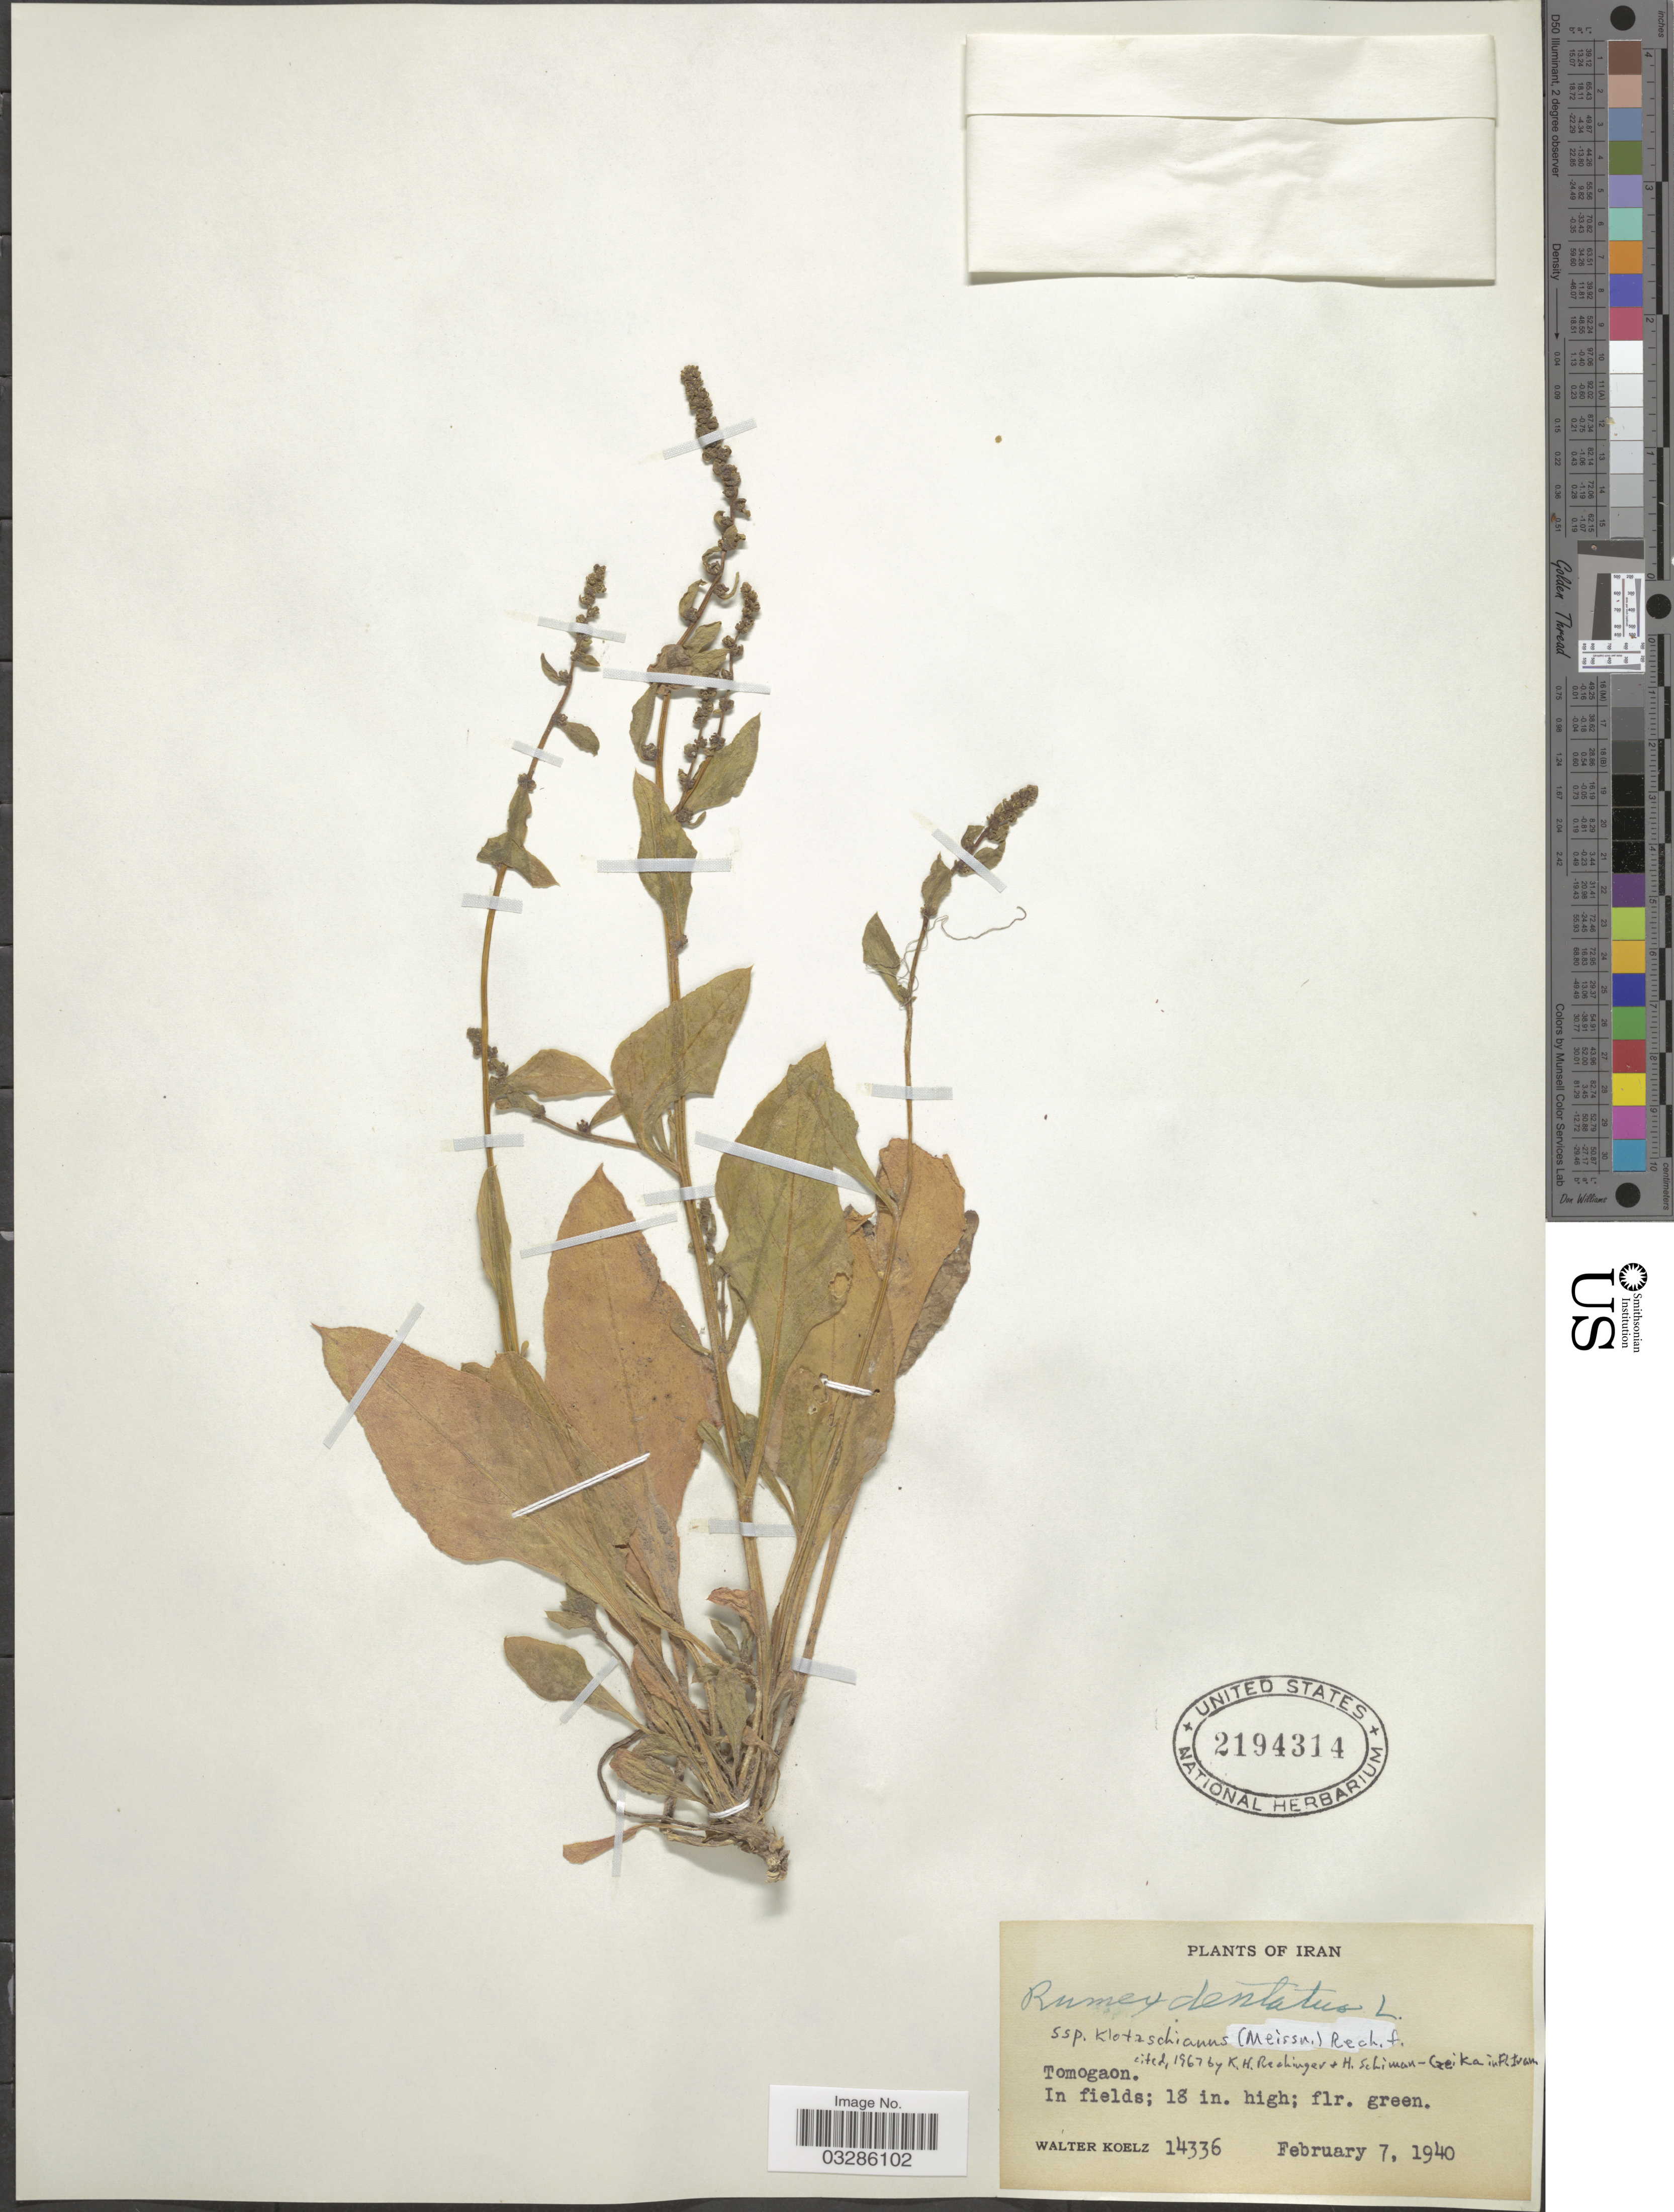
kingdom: Plantae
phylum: Tracheophyta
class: Magnoliopsida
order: Caryophyllales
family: Polygonaceae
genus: Rumex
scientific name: Rumex dentatus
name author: L.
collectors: W. N. Koelz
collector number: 14336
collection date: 1940-02-07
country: Iran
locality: Tomogaon.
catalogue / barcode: US 2194314